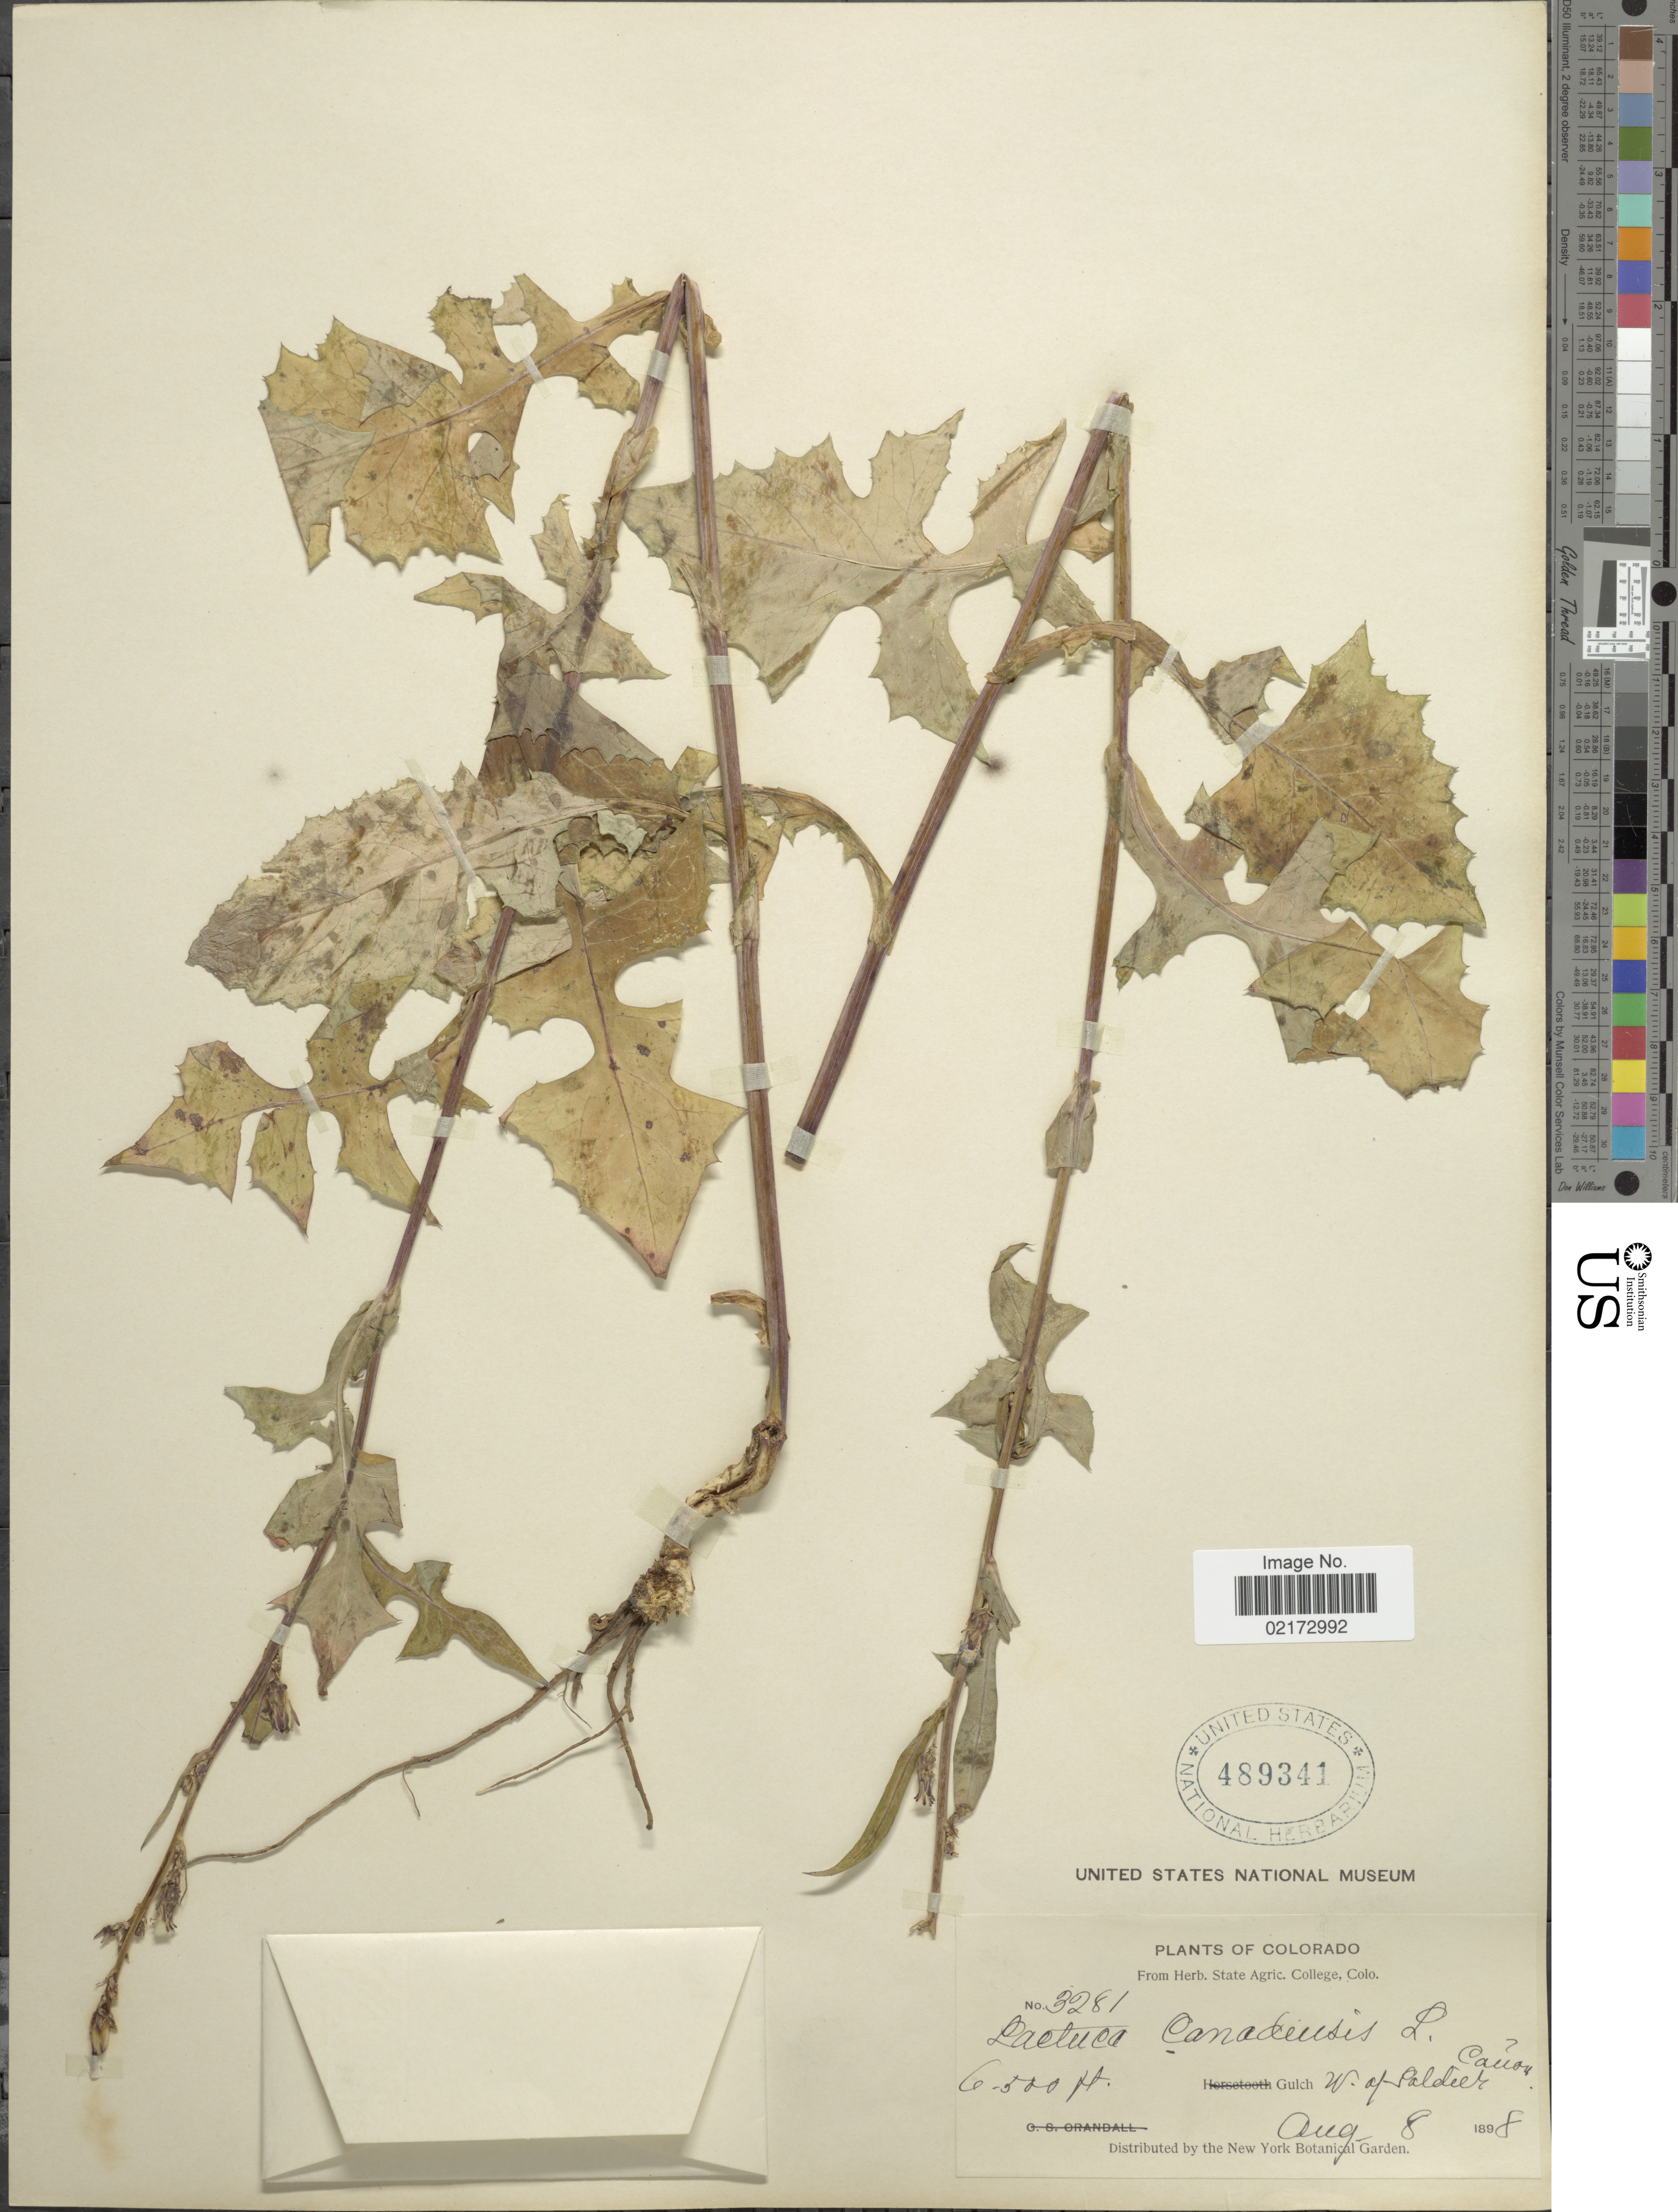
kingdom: Plantae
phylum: Tracheophyta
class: Magnoliopsida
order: Asterales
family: Asteraceae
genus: Lactuca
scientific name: Lactuca canadensis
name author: L.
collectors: ex herb. State Agric. College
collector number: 3281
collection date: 1898-08-08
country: United States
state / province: Colorado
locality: Gulch w. of Soldier Canon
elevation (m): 1981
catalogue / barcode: US 489341